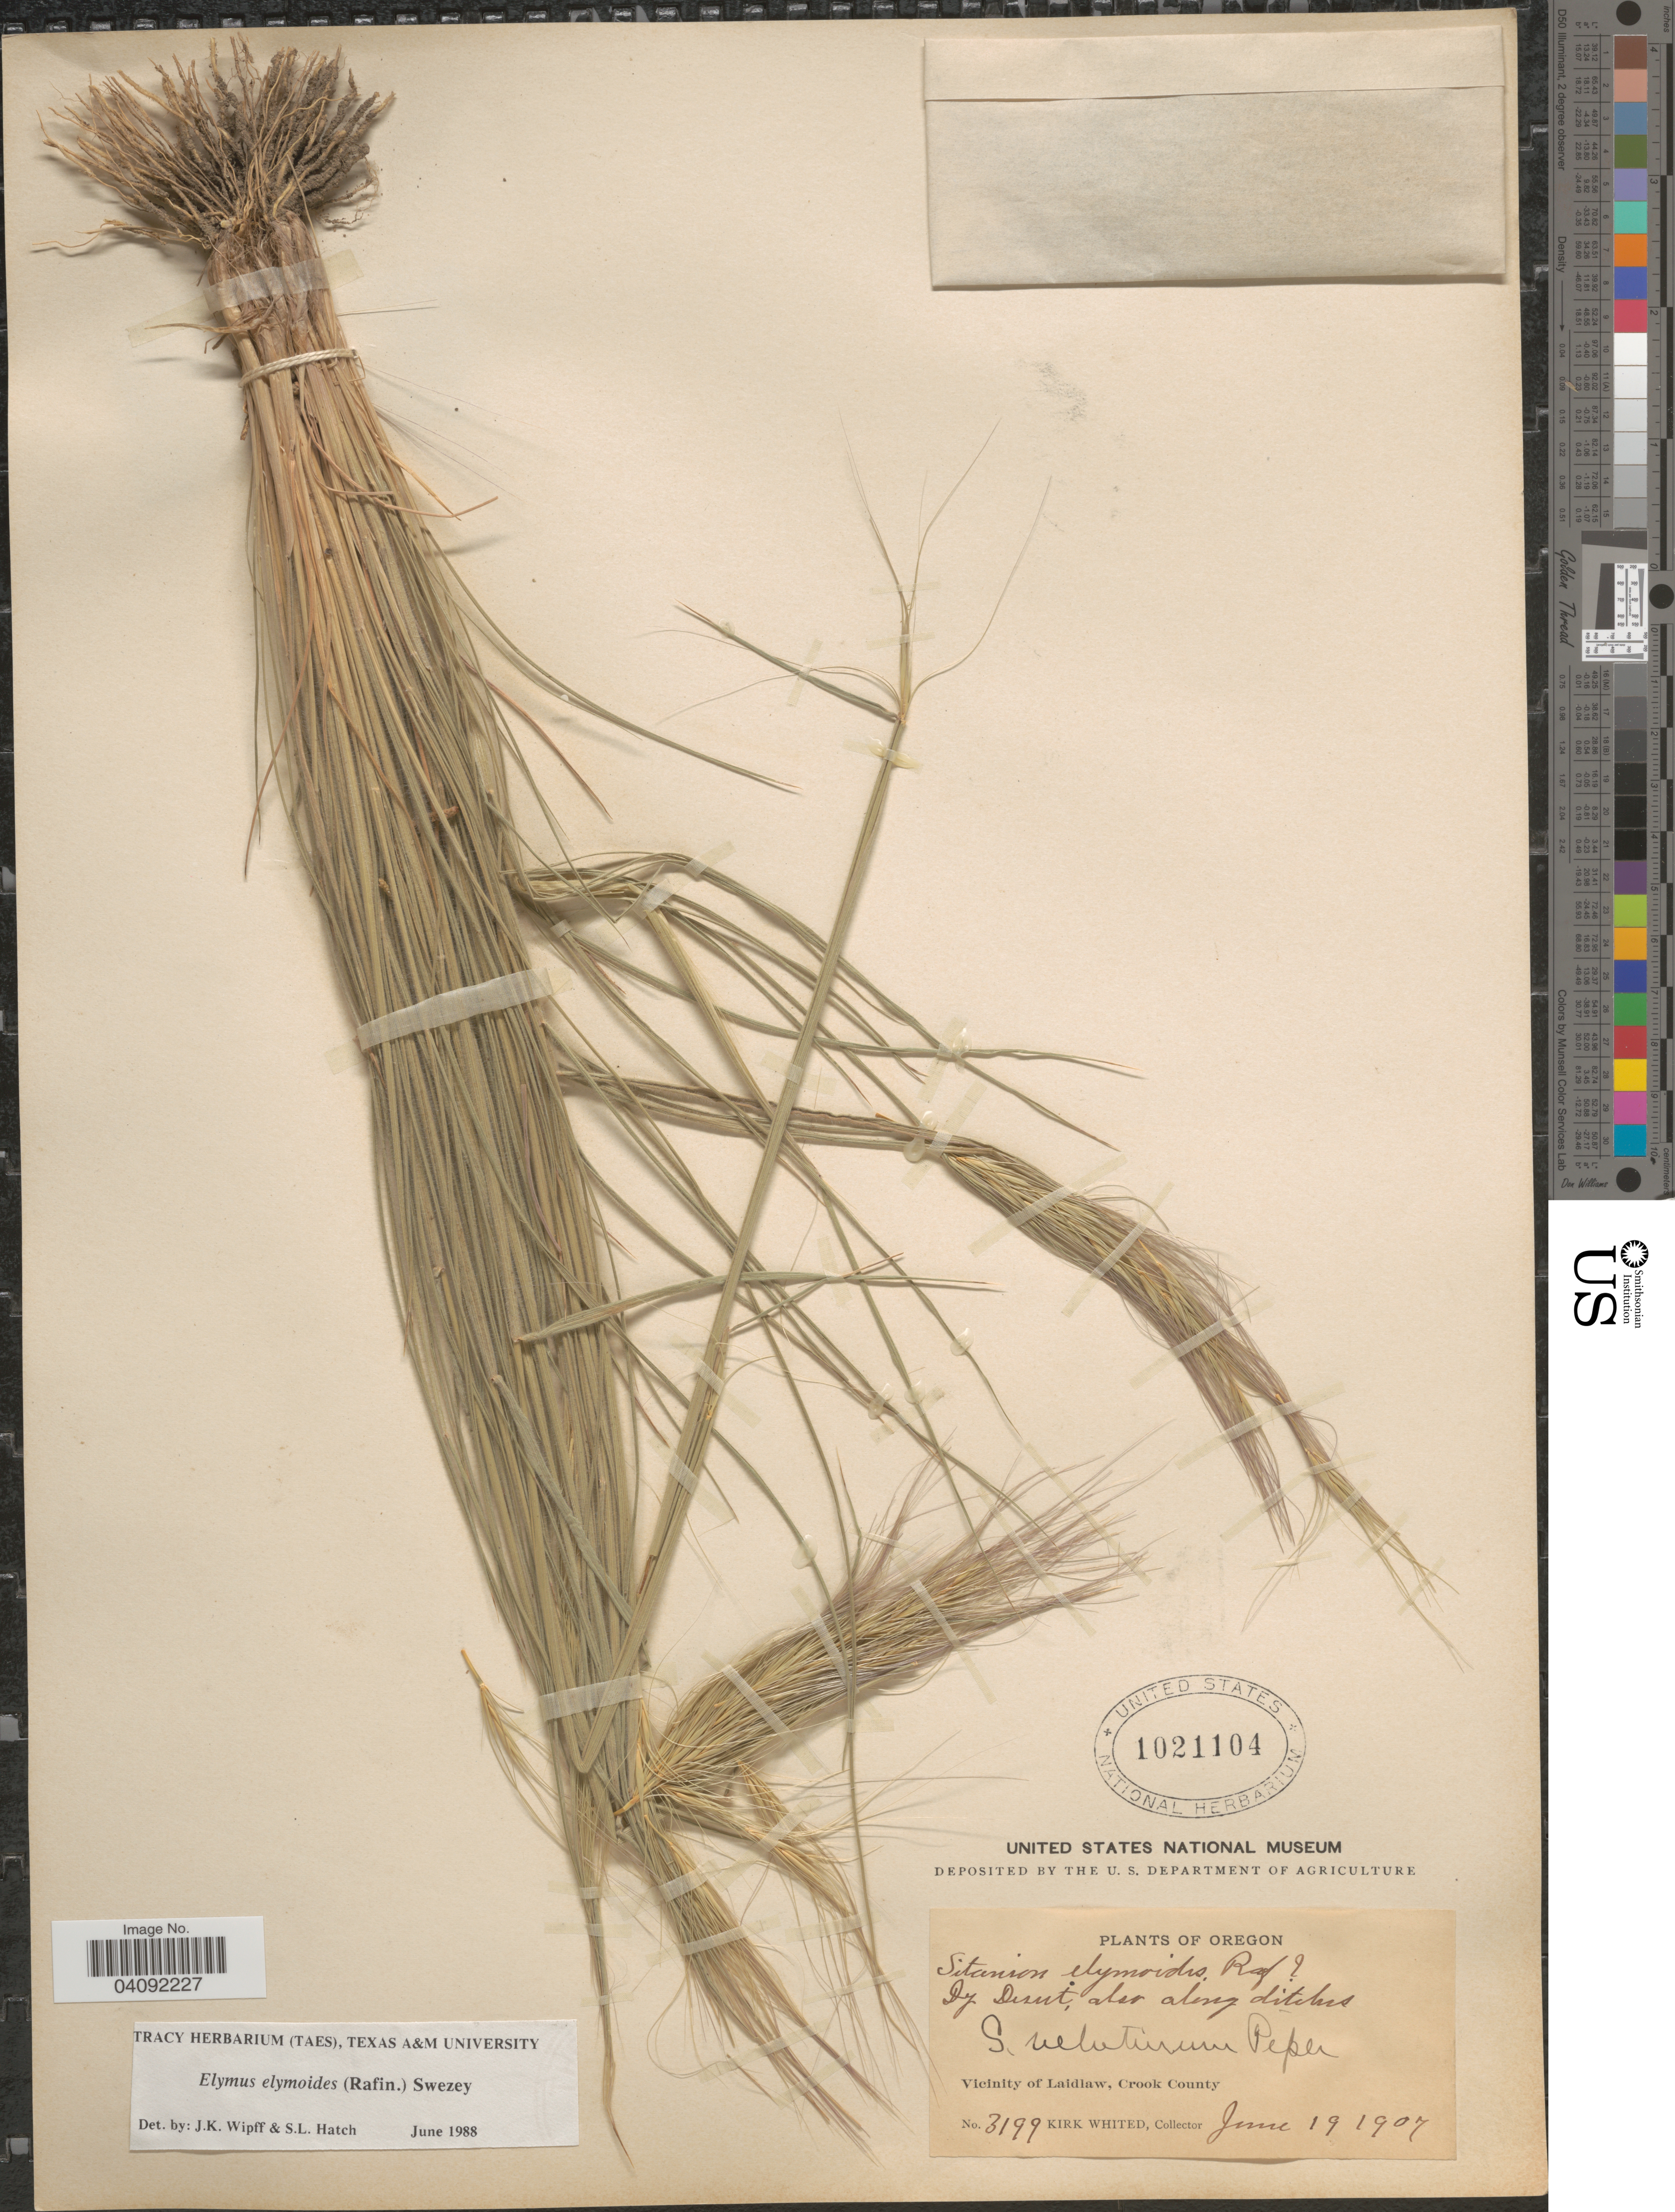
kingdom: Plantae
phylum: Tracheophyta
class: Liliopsida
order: Poales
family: Poaceae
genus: Elymus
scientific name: Elymus elymoides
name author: (Raf.) Swezey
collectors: K. Whited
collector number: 3199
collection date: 1907-06-19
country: United States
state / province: Oregon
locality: Dry Desert, also along ditches. Vicinity of Laidlaw, Crook County.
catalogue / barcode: US 1021104